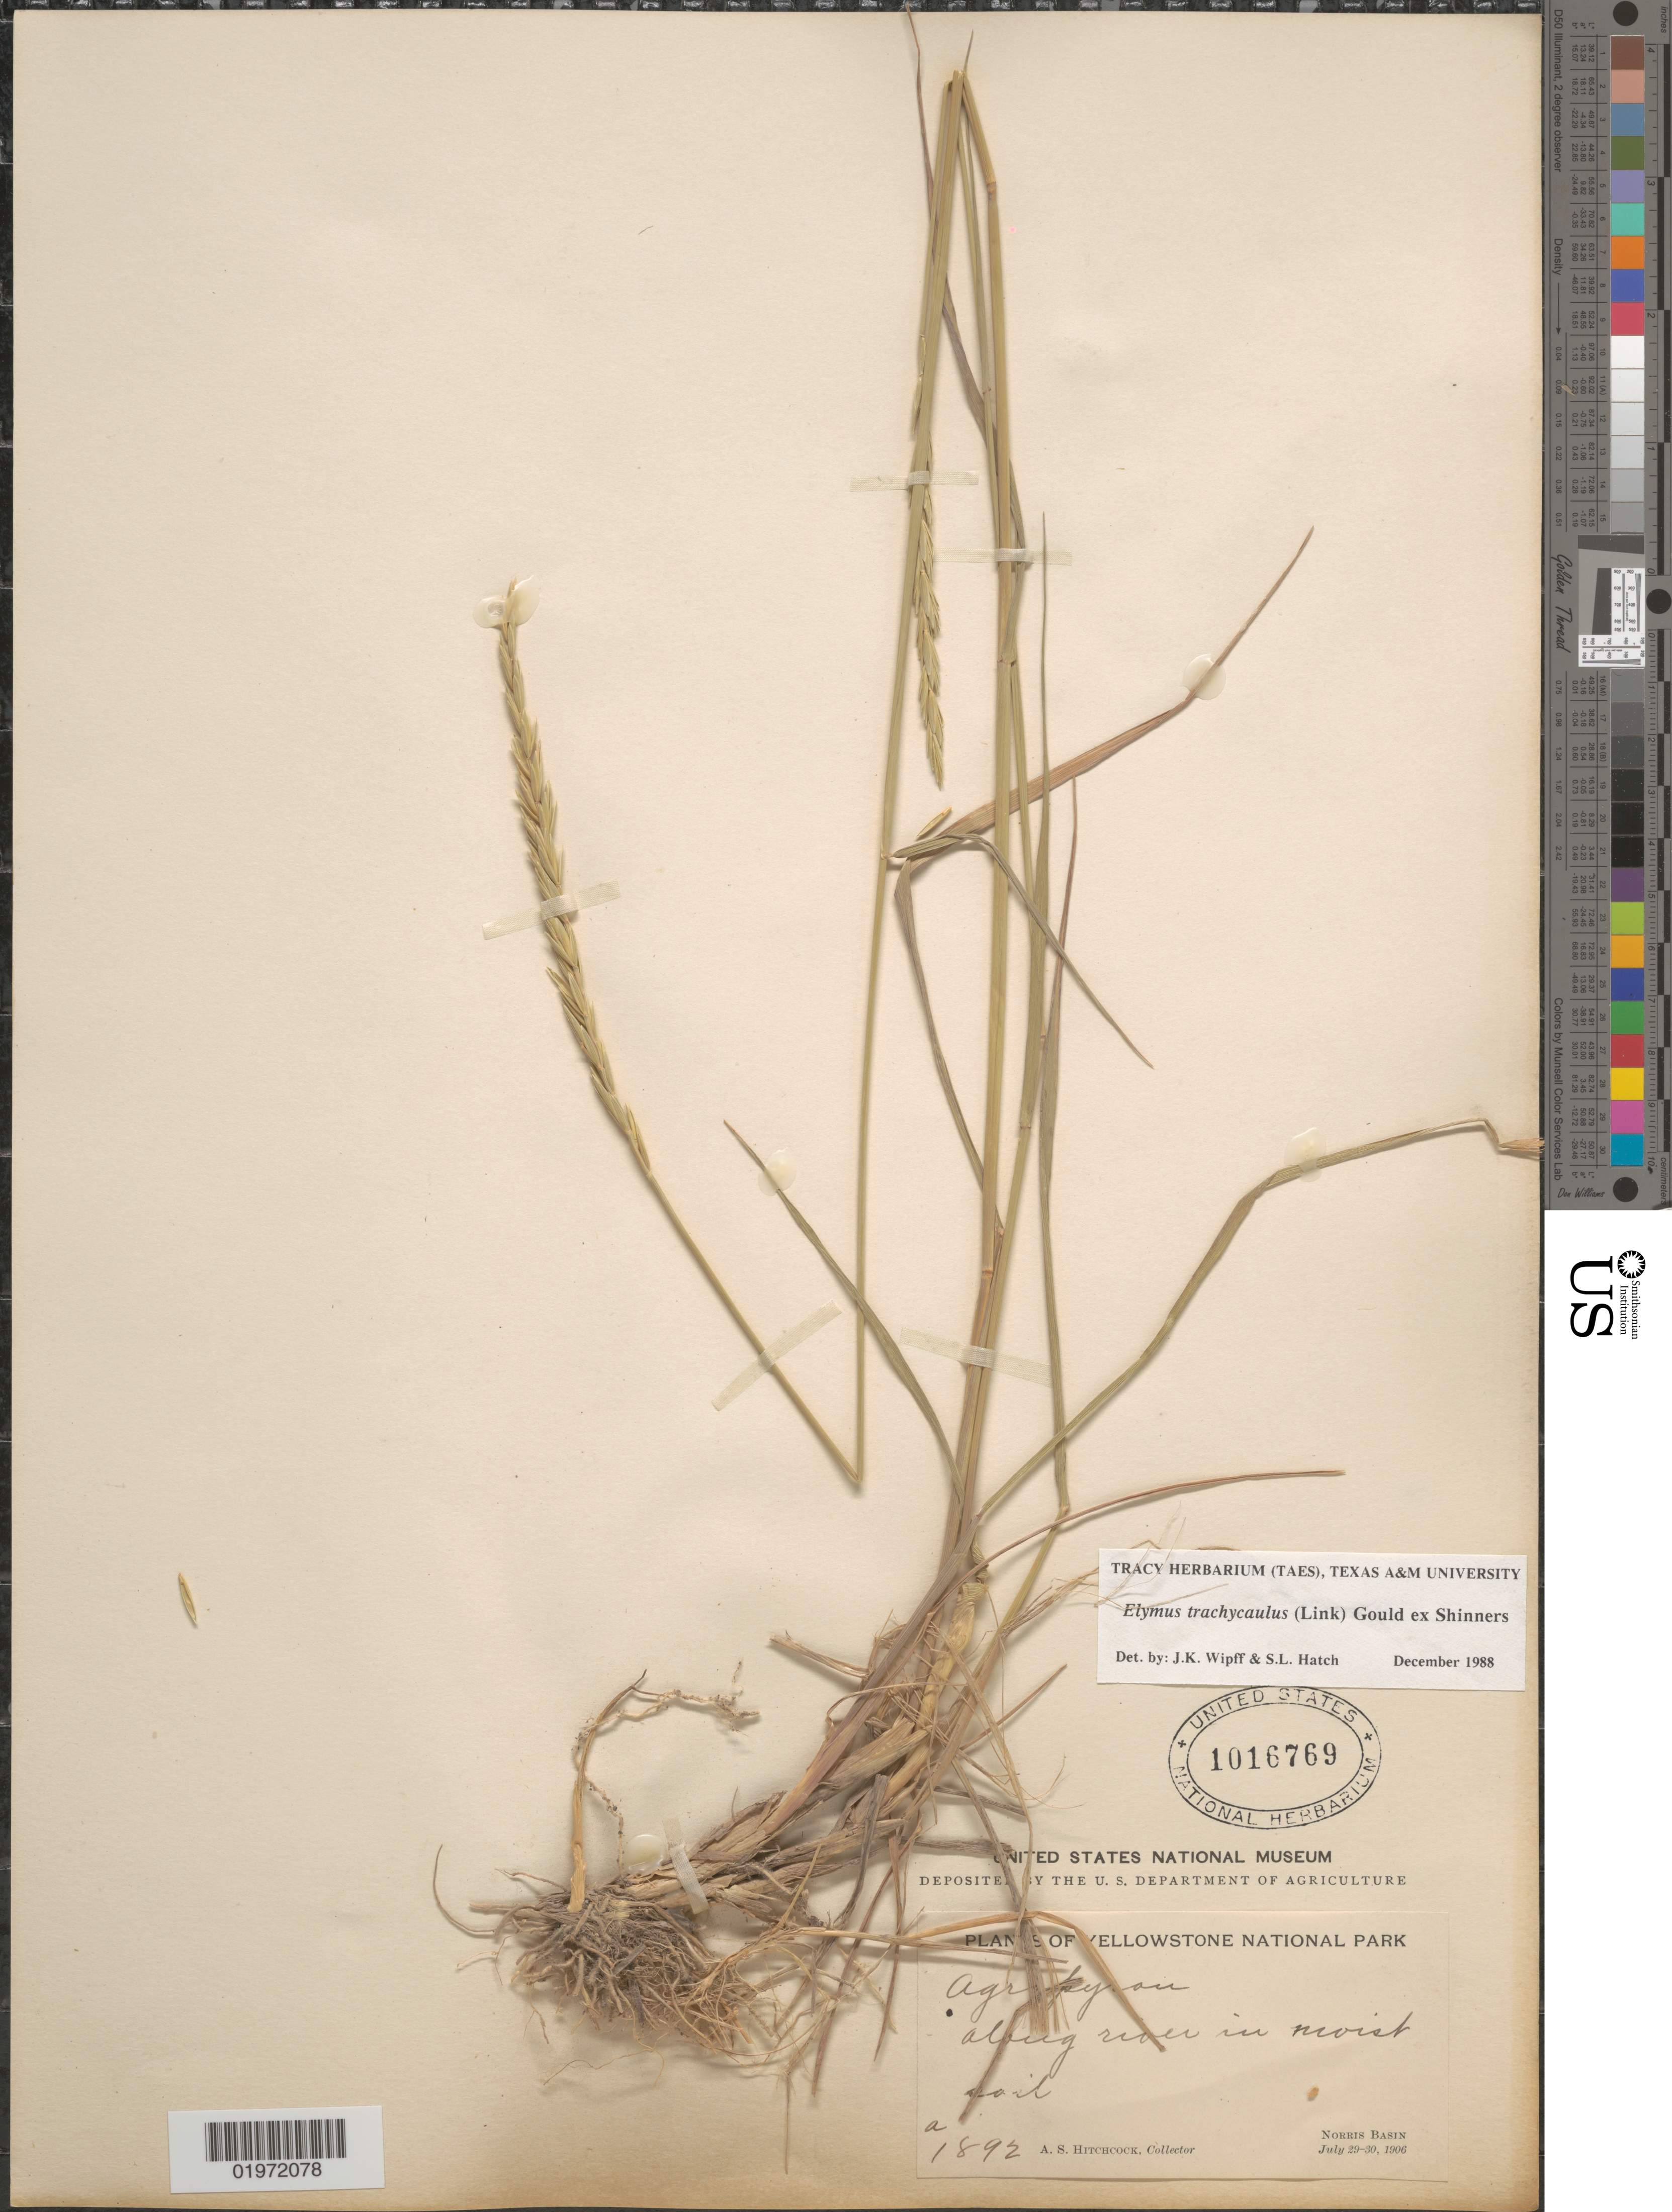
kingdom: Plantae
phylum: Tracheophyta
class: Liliopsida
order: Poales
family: Poaceae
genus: Elymus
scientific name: Elymus trachycaulus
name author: (Link) Gould ex Shinners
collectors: A. S. Hitchcock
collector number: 1892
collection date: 1906-07-29/1906-07-30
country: United States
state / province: Wyoming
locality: Yellowstone National Park. Norris Basin.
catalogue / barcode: US 1016769